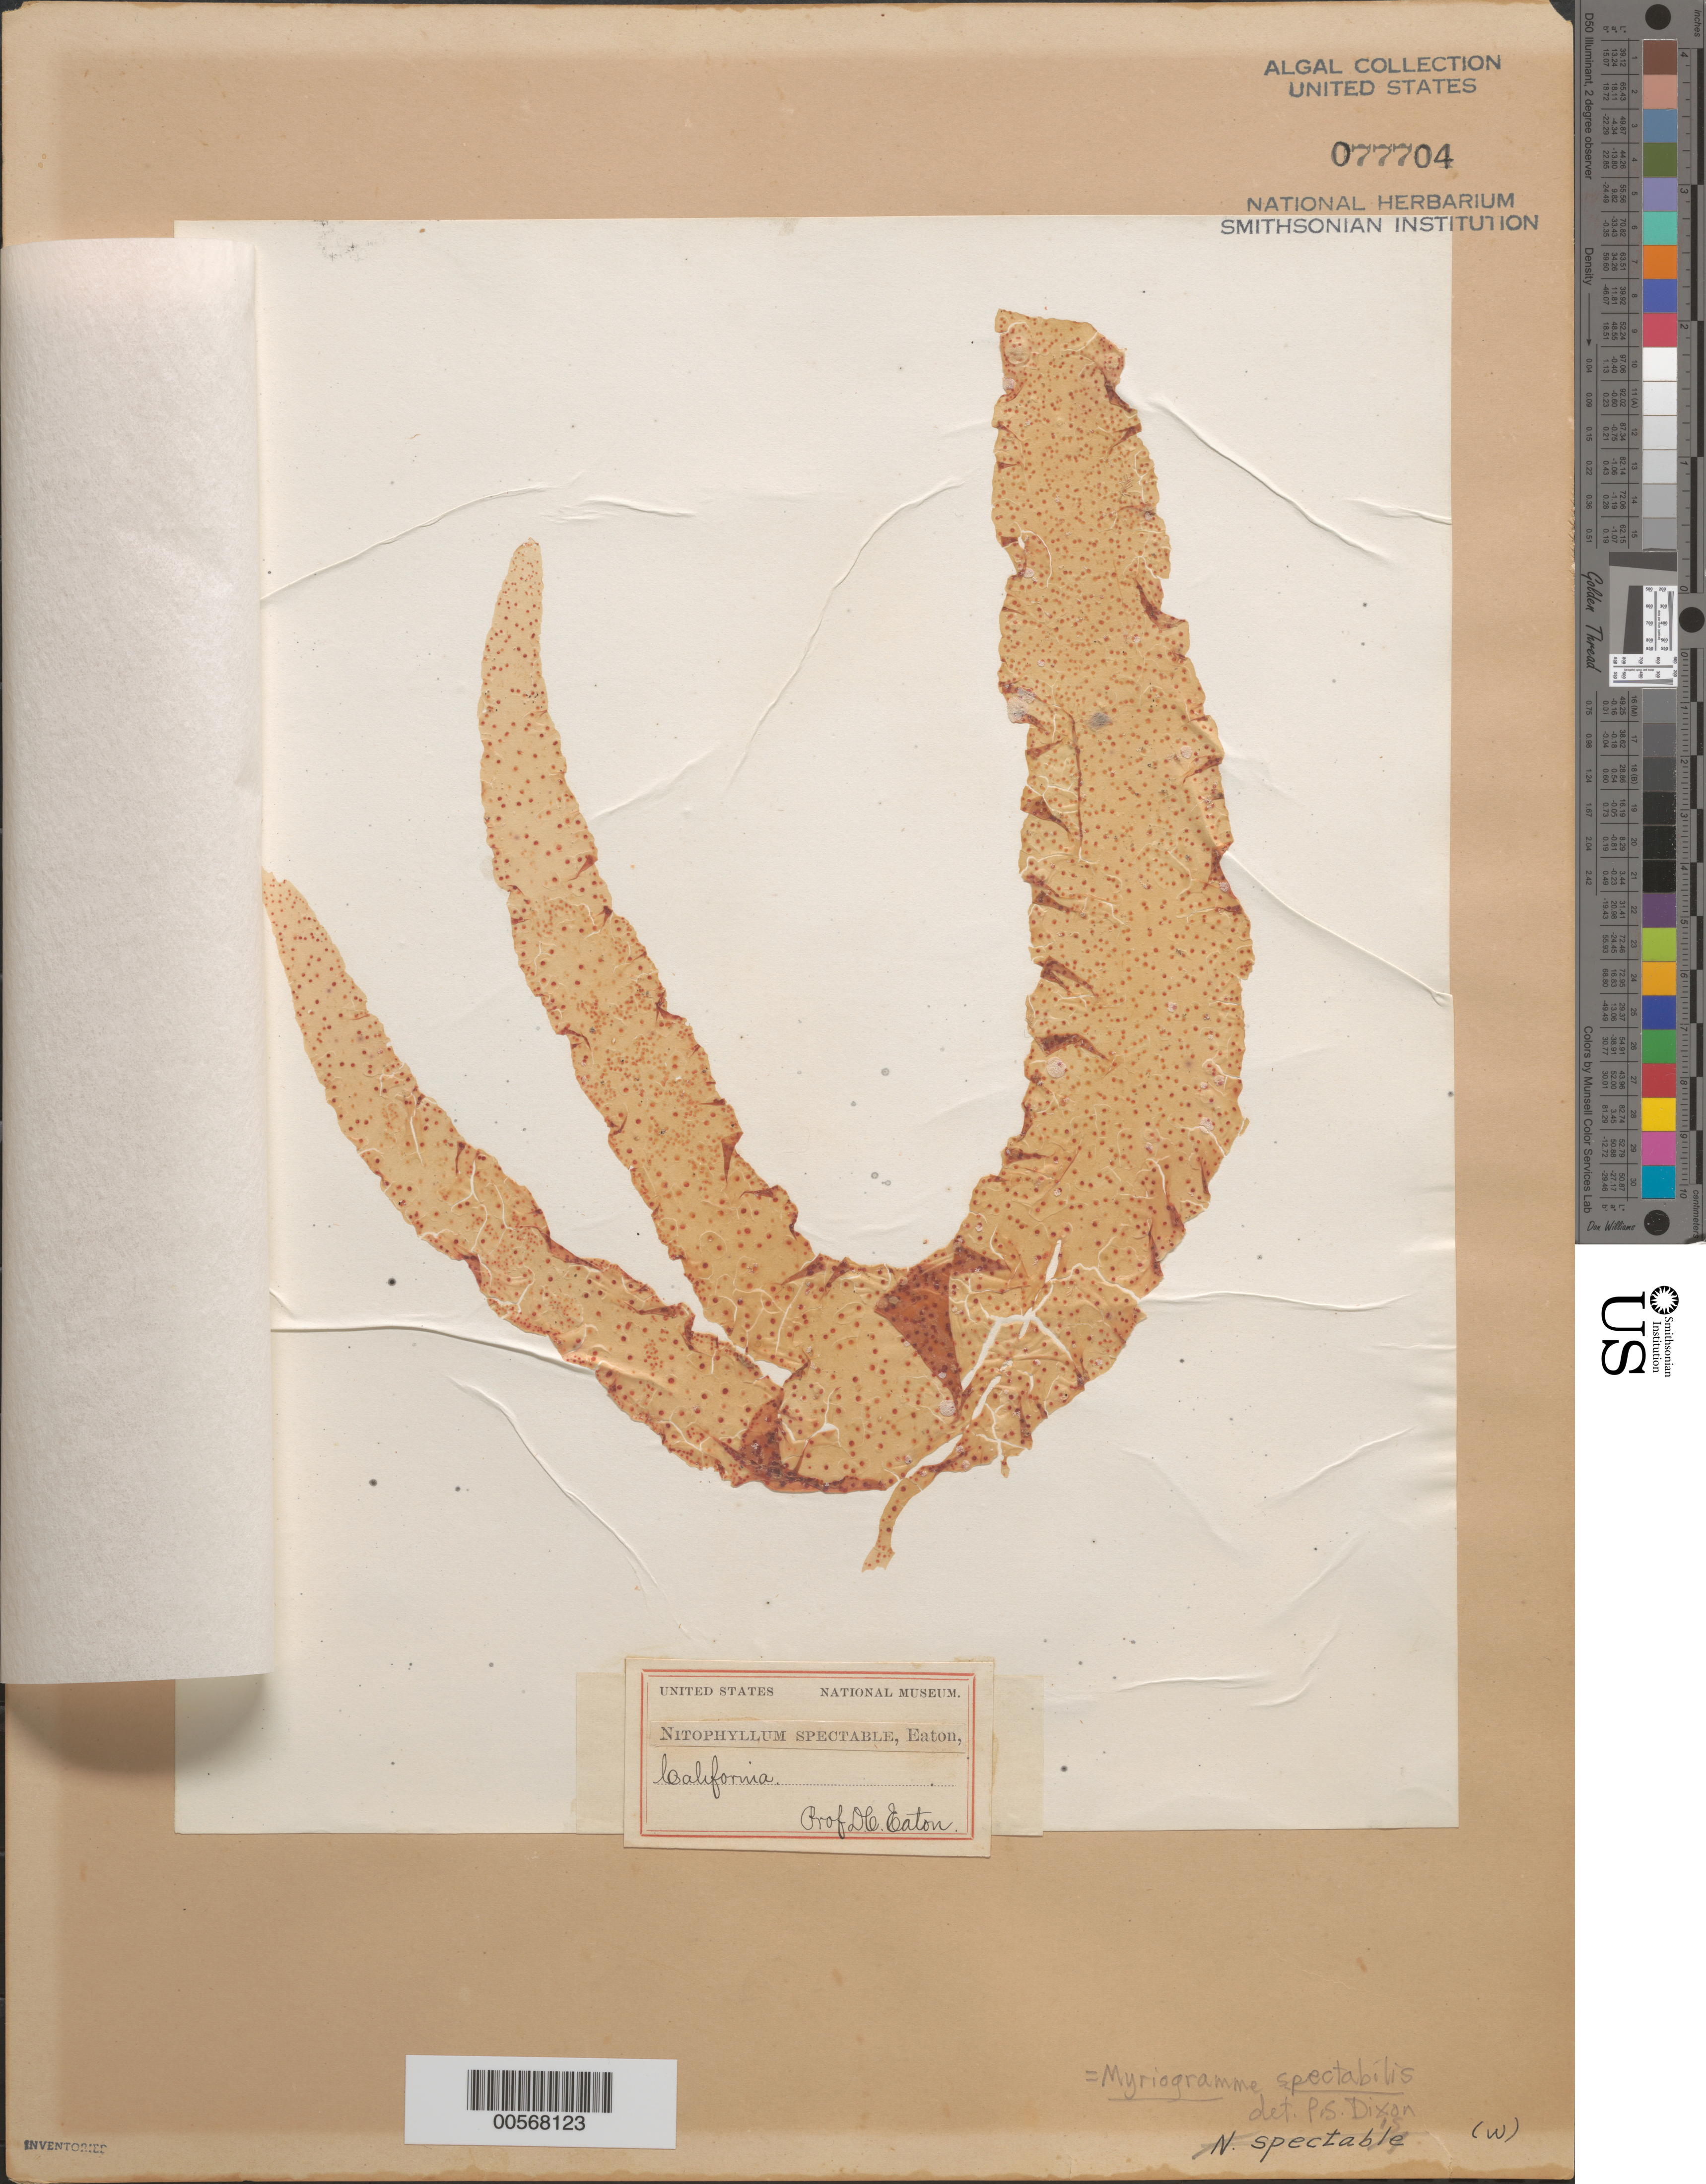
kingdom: Plantae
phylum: Rhodophyta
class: Florideophyceae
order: Ceramiales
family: Delesseriaceae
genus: Myriogramme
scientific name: Myriogramme spectabilis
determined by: Dixon, P. S.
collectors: D. C. Eaton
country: United States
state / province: California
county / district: San Diego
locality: False Bay, San Diego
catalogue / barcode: US 77704